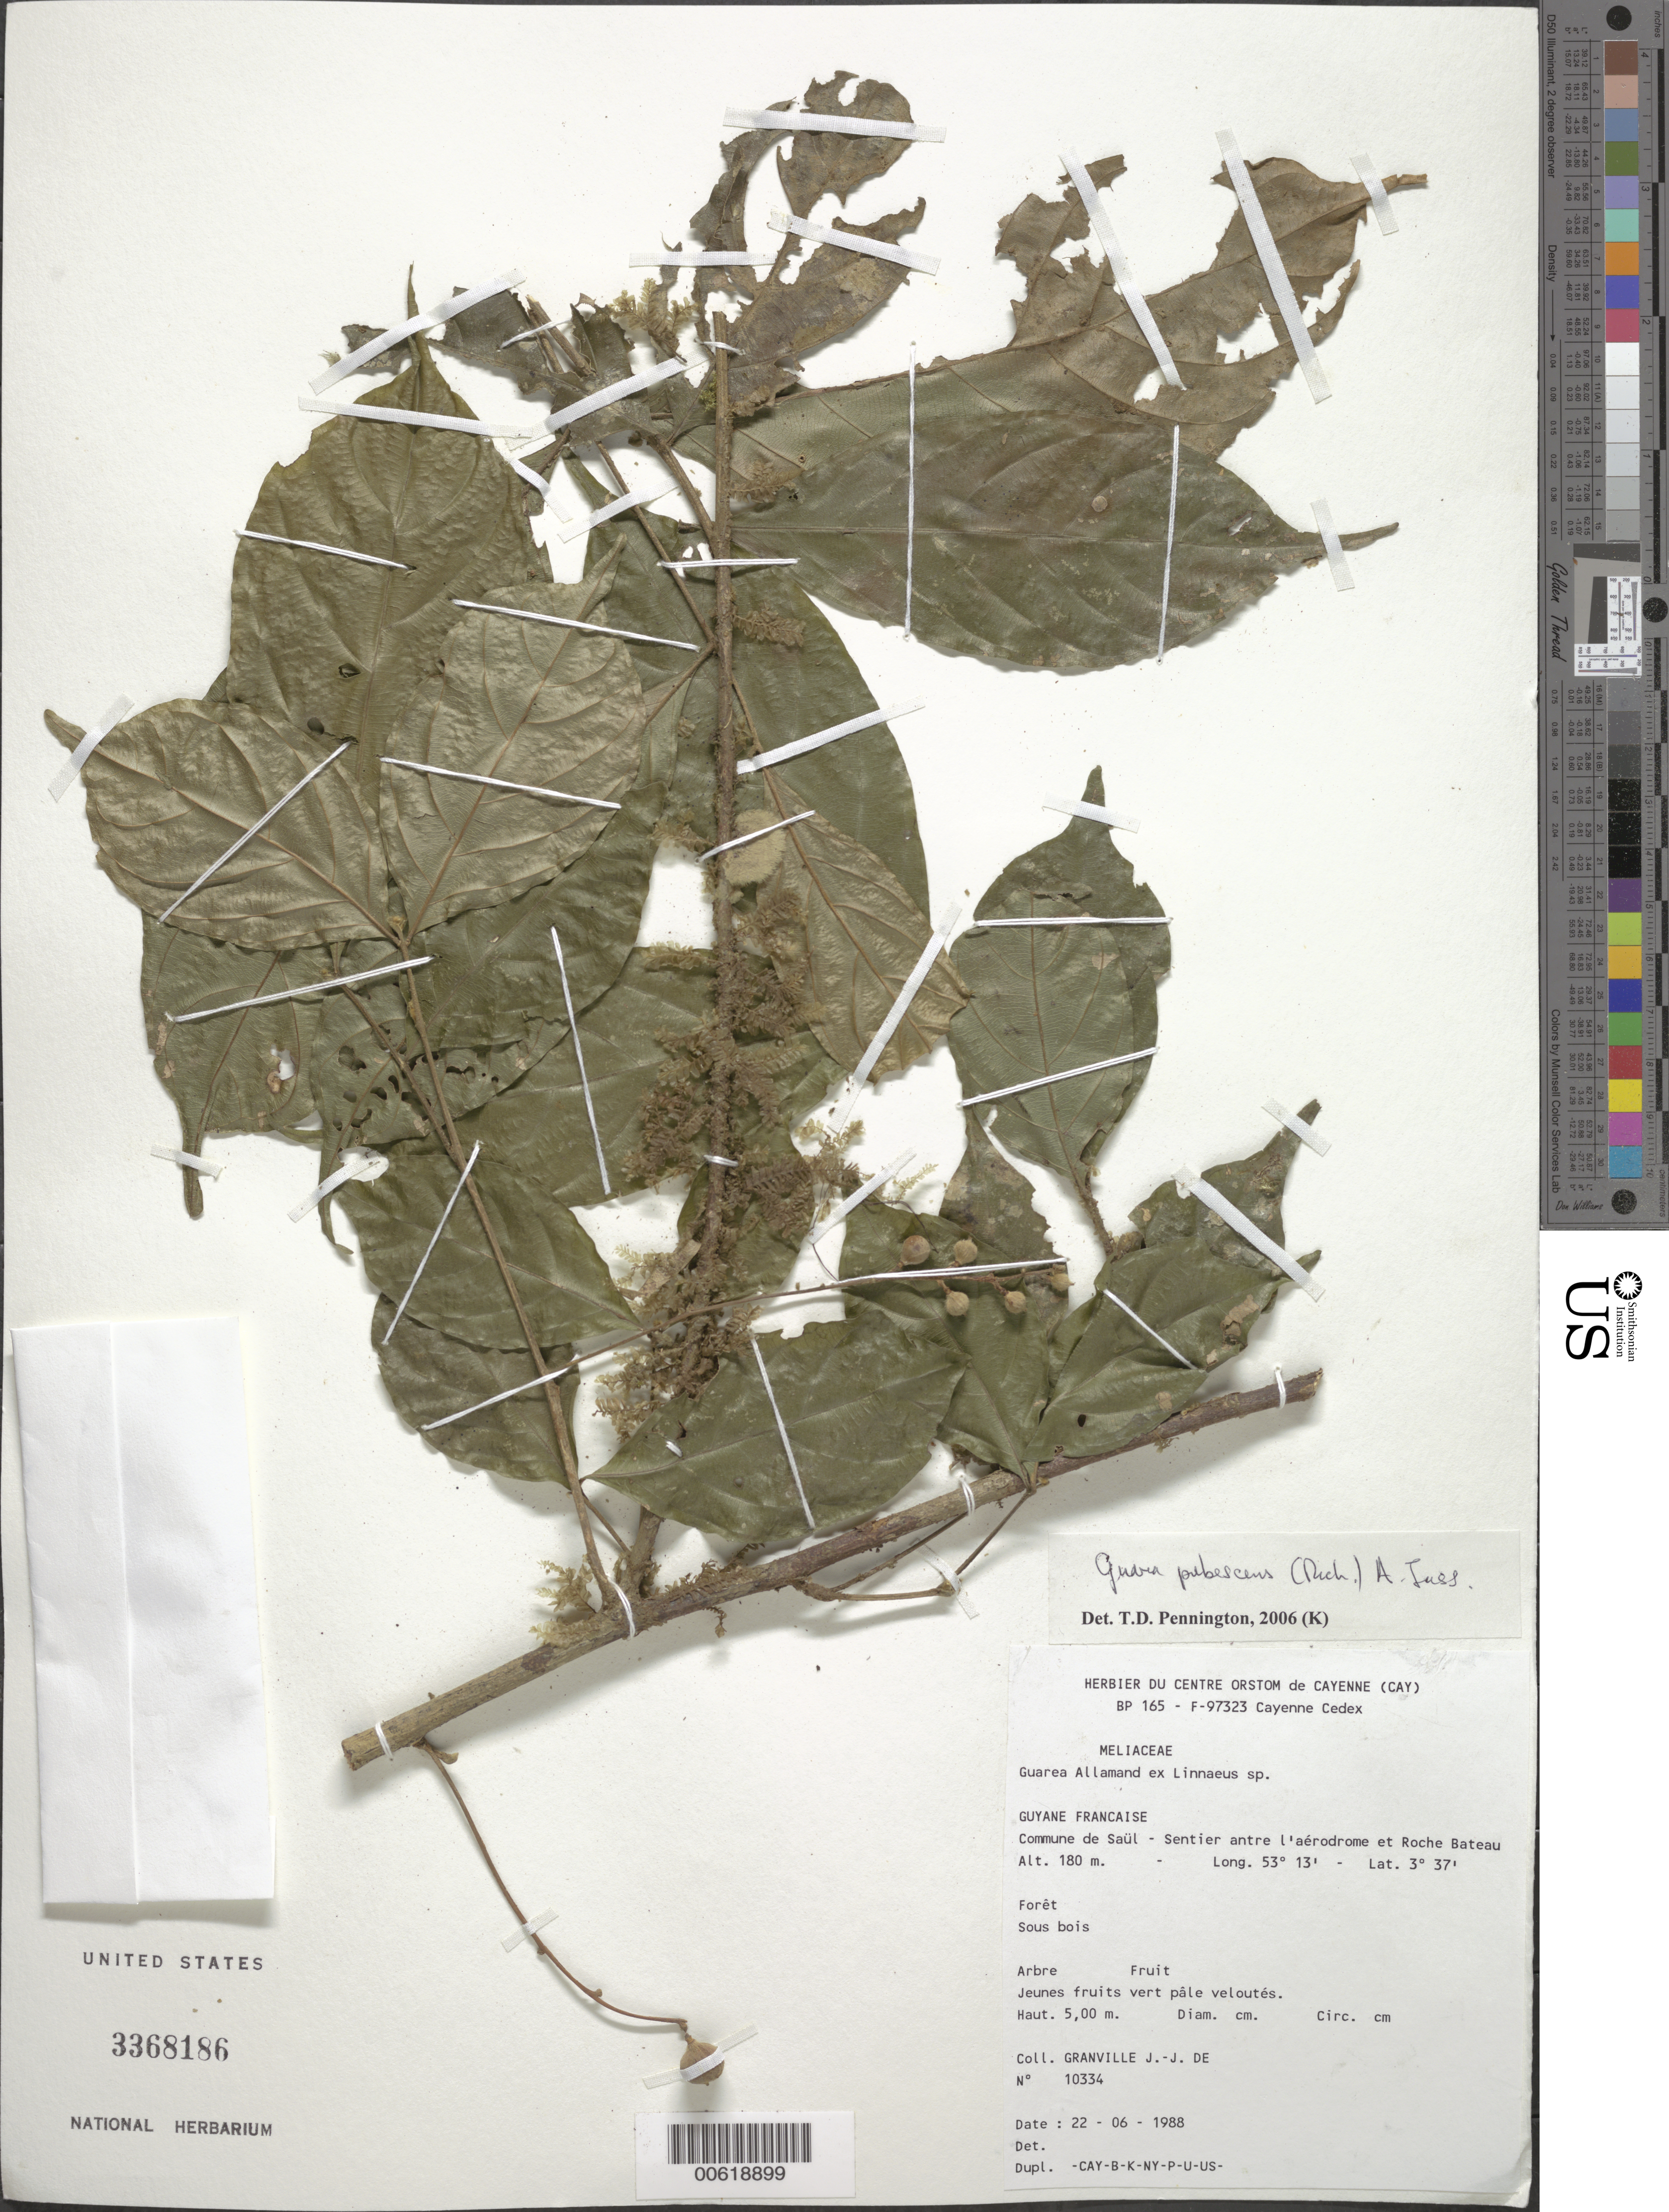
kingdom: Plantae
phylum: Tracheophyta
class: Magnoliopsida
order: Sapindales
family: Meliaceae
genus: Guarea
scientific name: Guarea pubescens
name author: (Rich.) A. Juss.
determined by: Pennington, T. D., (K)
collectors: J.-J. de Granville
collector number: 10334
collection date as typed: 22-Jun-88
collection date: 1988-06-22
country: French Guiana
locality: Commune de Saül, entre l'aerodrome & Roche Bateau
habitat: Forêt, sous bois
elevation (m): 180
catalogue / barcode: US 3368186